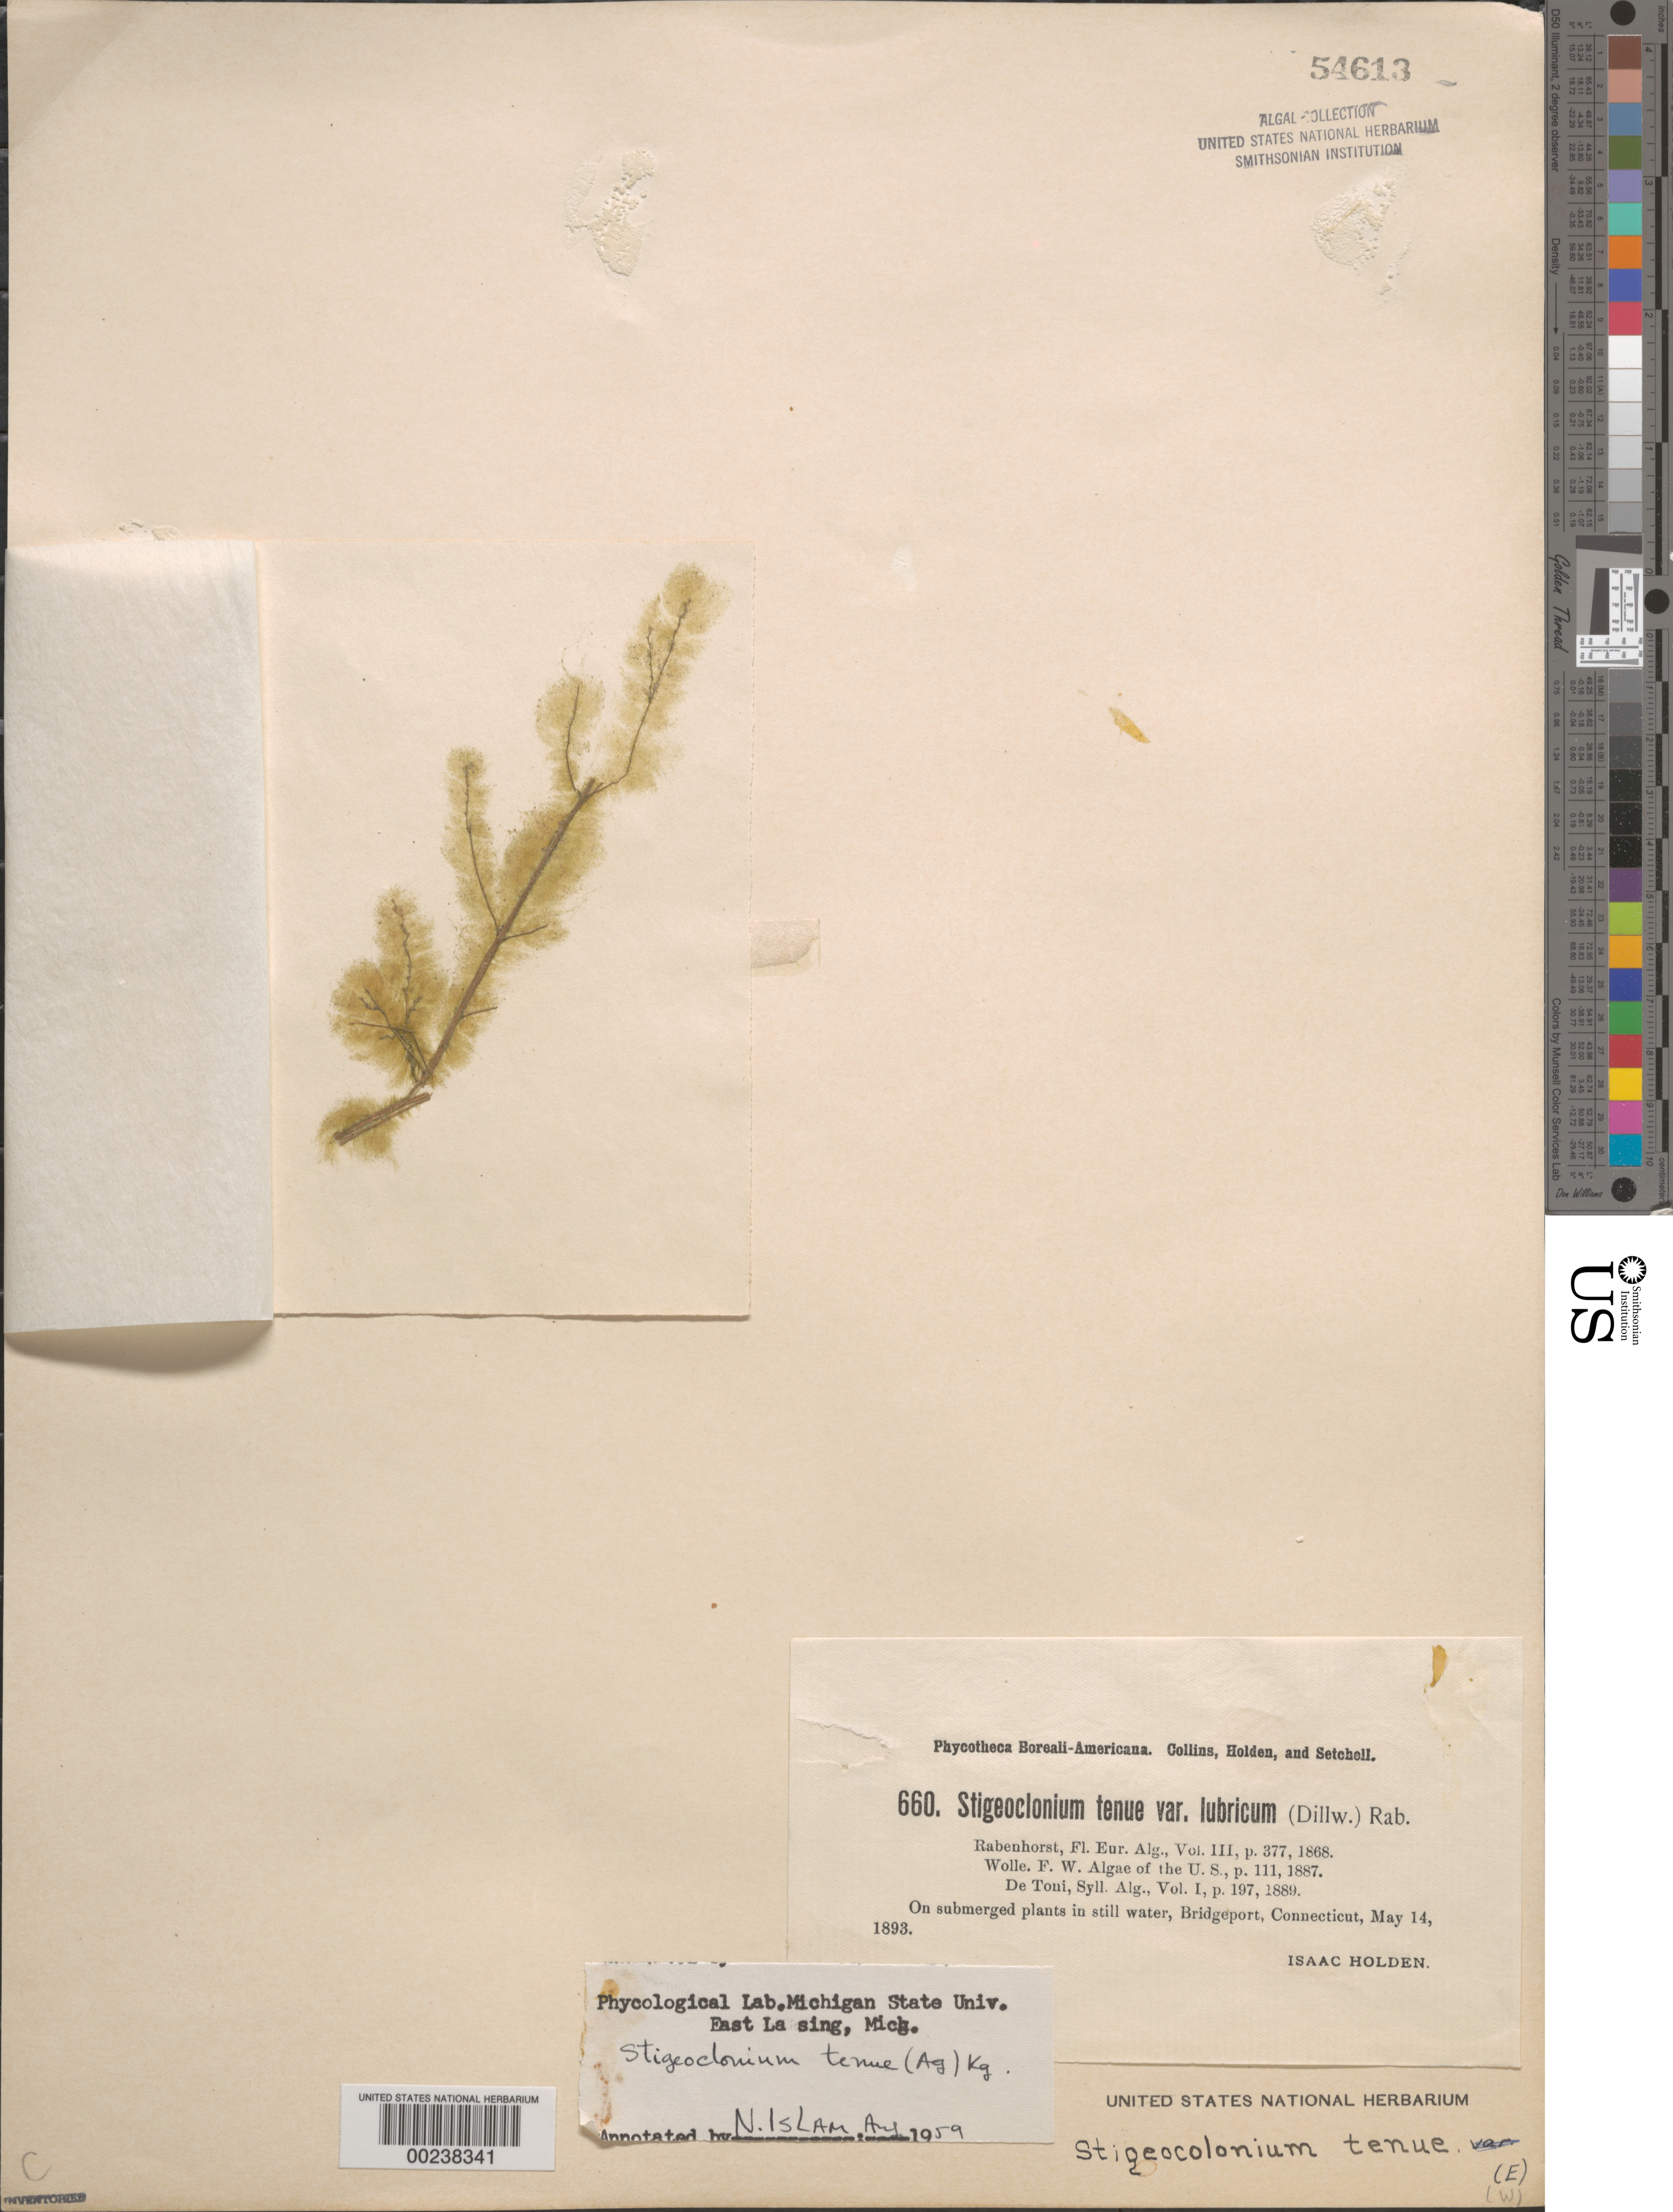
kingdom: Plantae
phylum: Chlorophyta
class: Chlorophyceae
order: Chaetophorales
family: Chaetophoraceae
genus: Stigeoclonium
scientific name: Stigeoclonium tenue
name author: (C. Agardh) Kütz.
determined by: Drouet, F. E.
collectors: N. Wille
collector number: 908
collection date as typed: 08 Feb 1915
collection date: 1915-02-08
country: Puerto Rico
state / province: Mayaguez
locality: Mayaguez, river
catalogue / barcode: US 54615-2